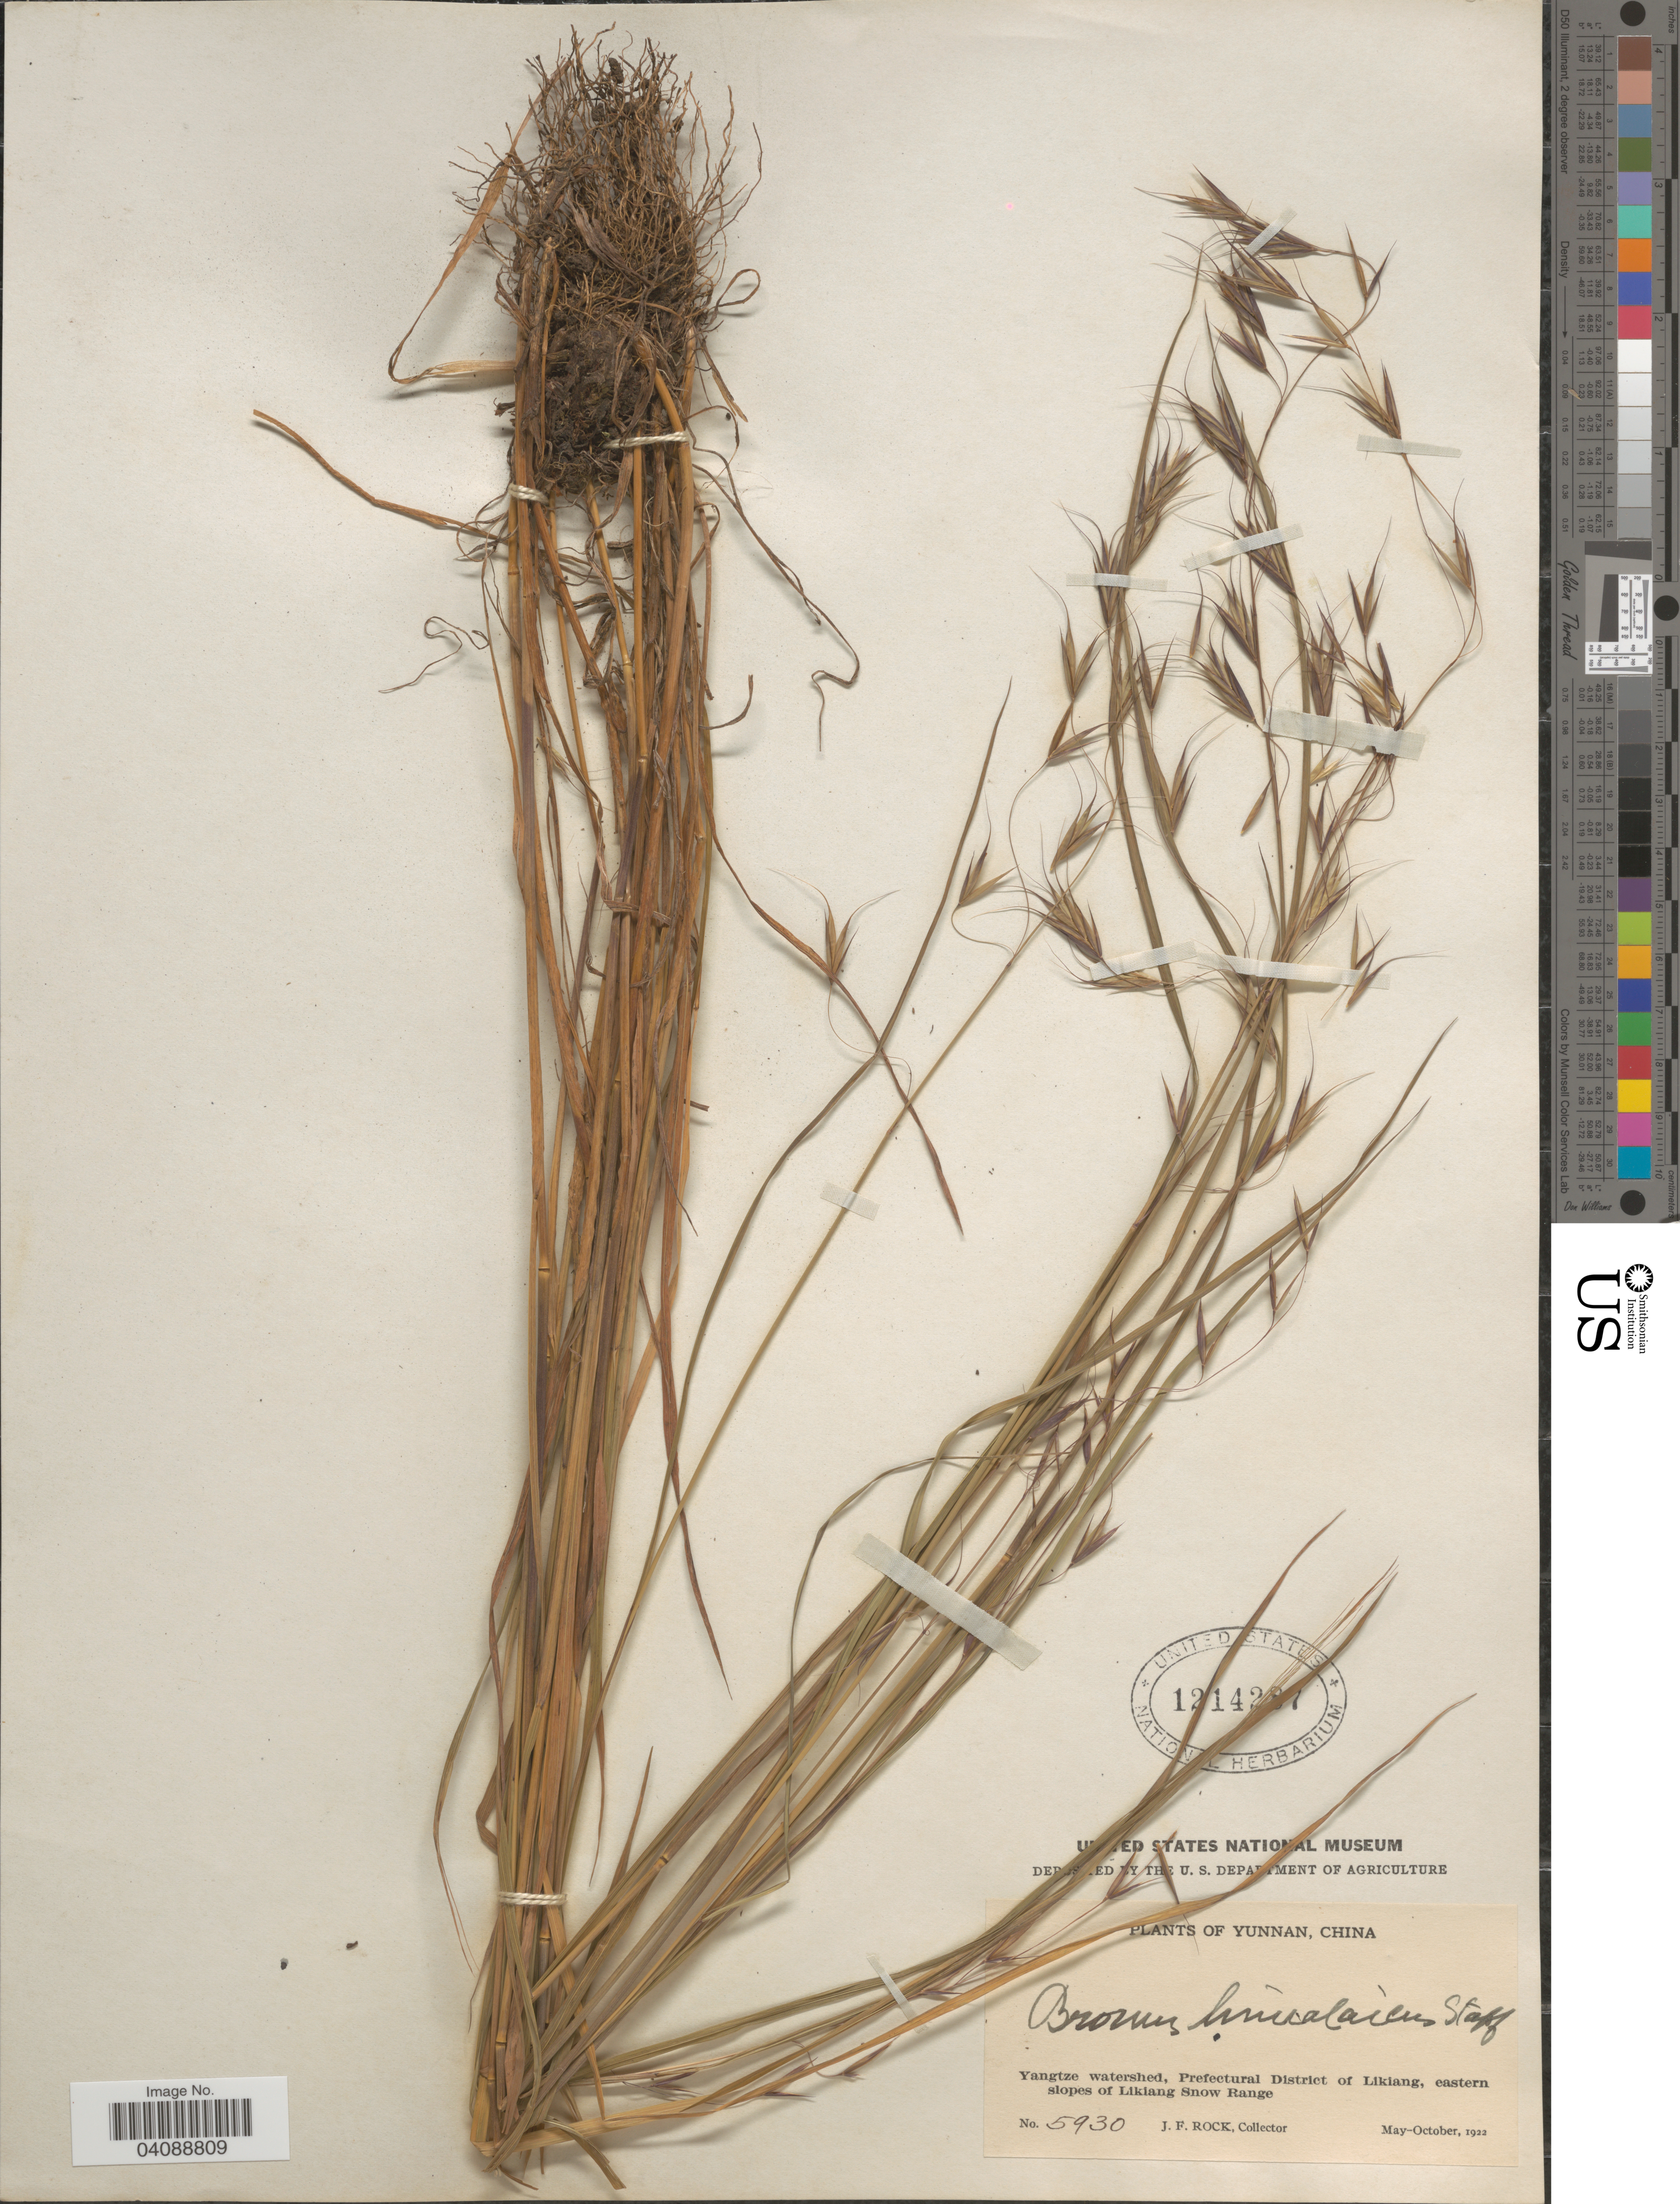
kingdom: Plantae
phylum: Tracheophyta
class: Liliopsida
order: Poales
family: Poaceae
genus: Bromus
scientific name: Bromus himalaicus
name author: Stapf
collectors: J. Rock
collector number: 5930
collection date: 1922-05/1922-10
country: China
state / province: Yunnan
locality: Yangtze watershed, Prefectural District of Likiang, eastern slopes of Likiang Snow Range.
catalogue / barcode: US 1214287